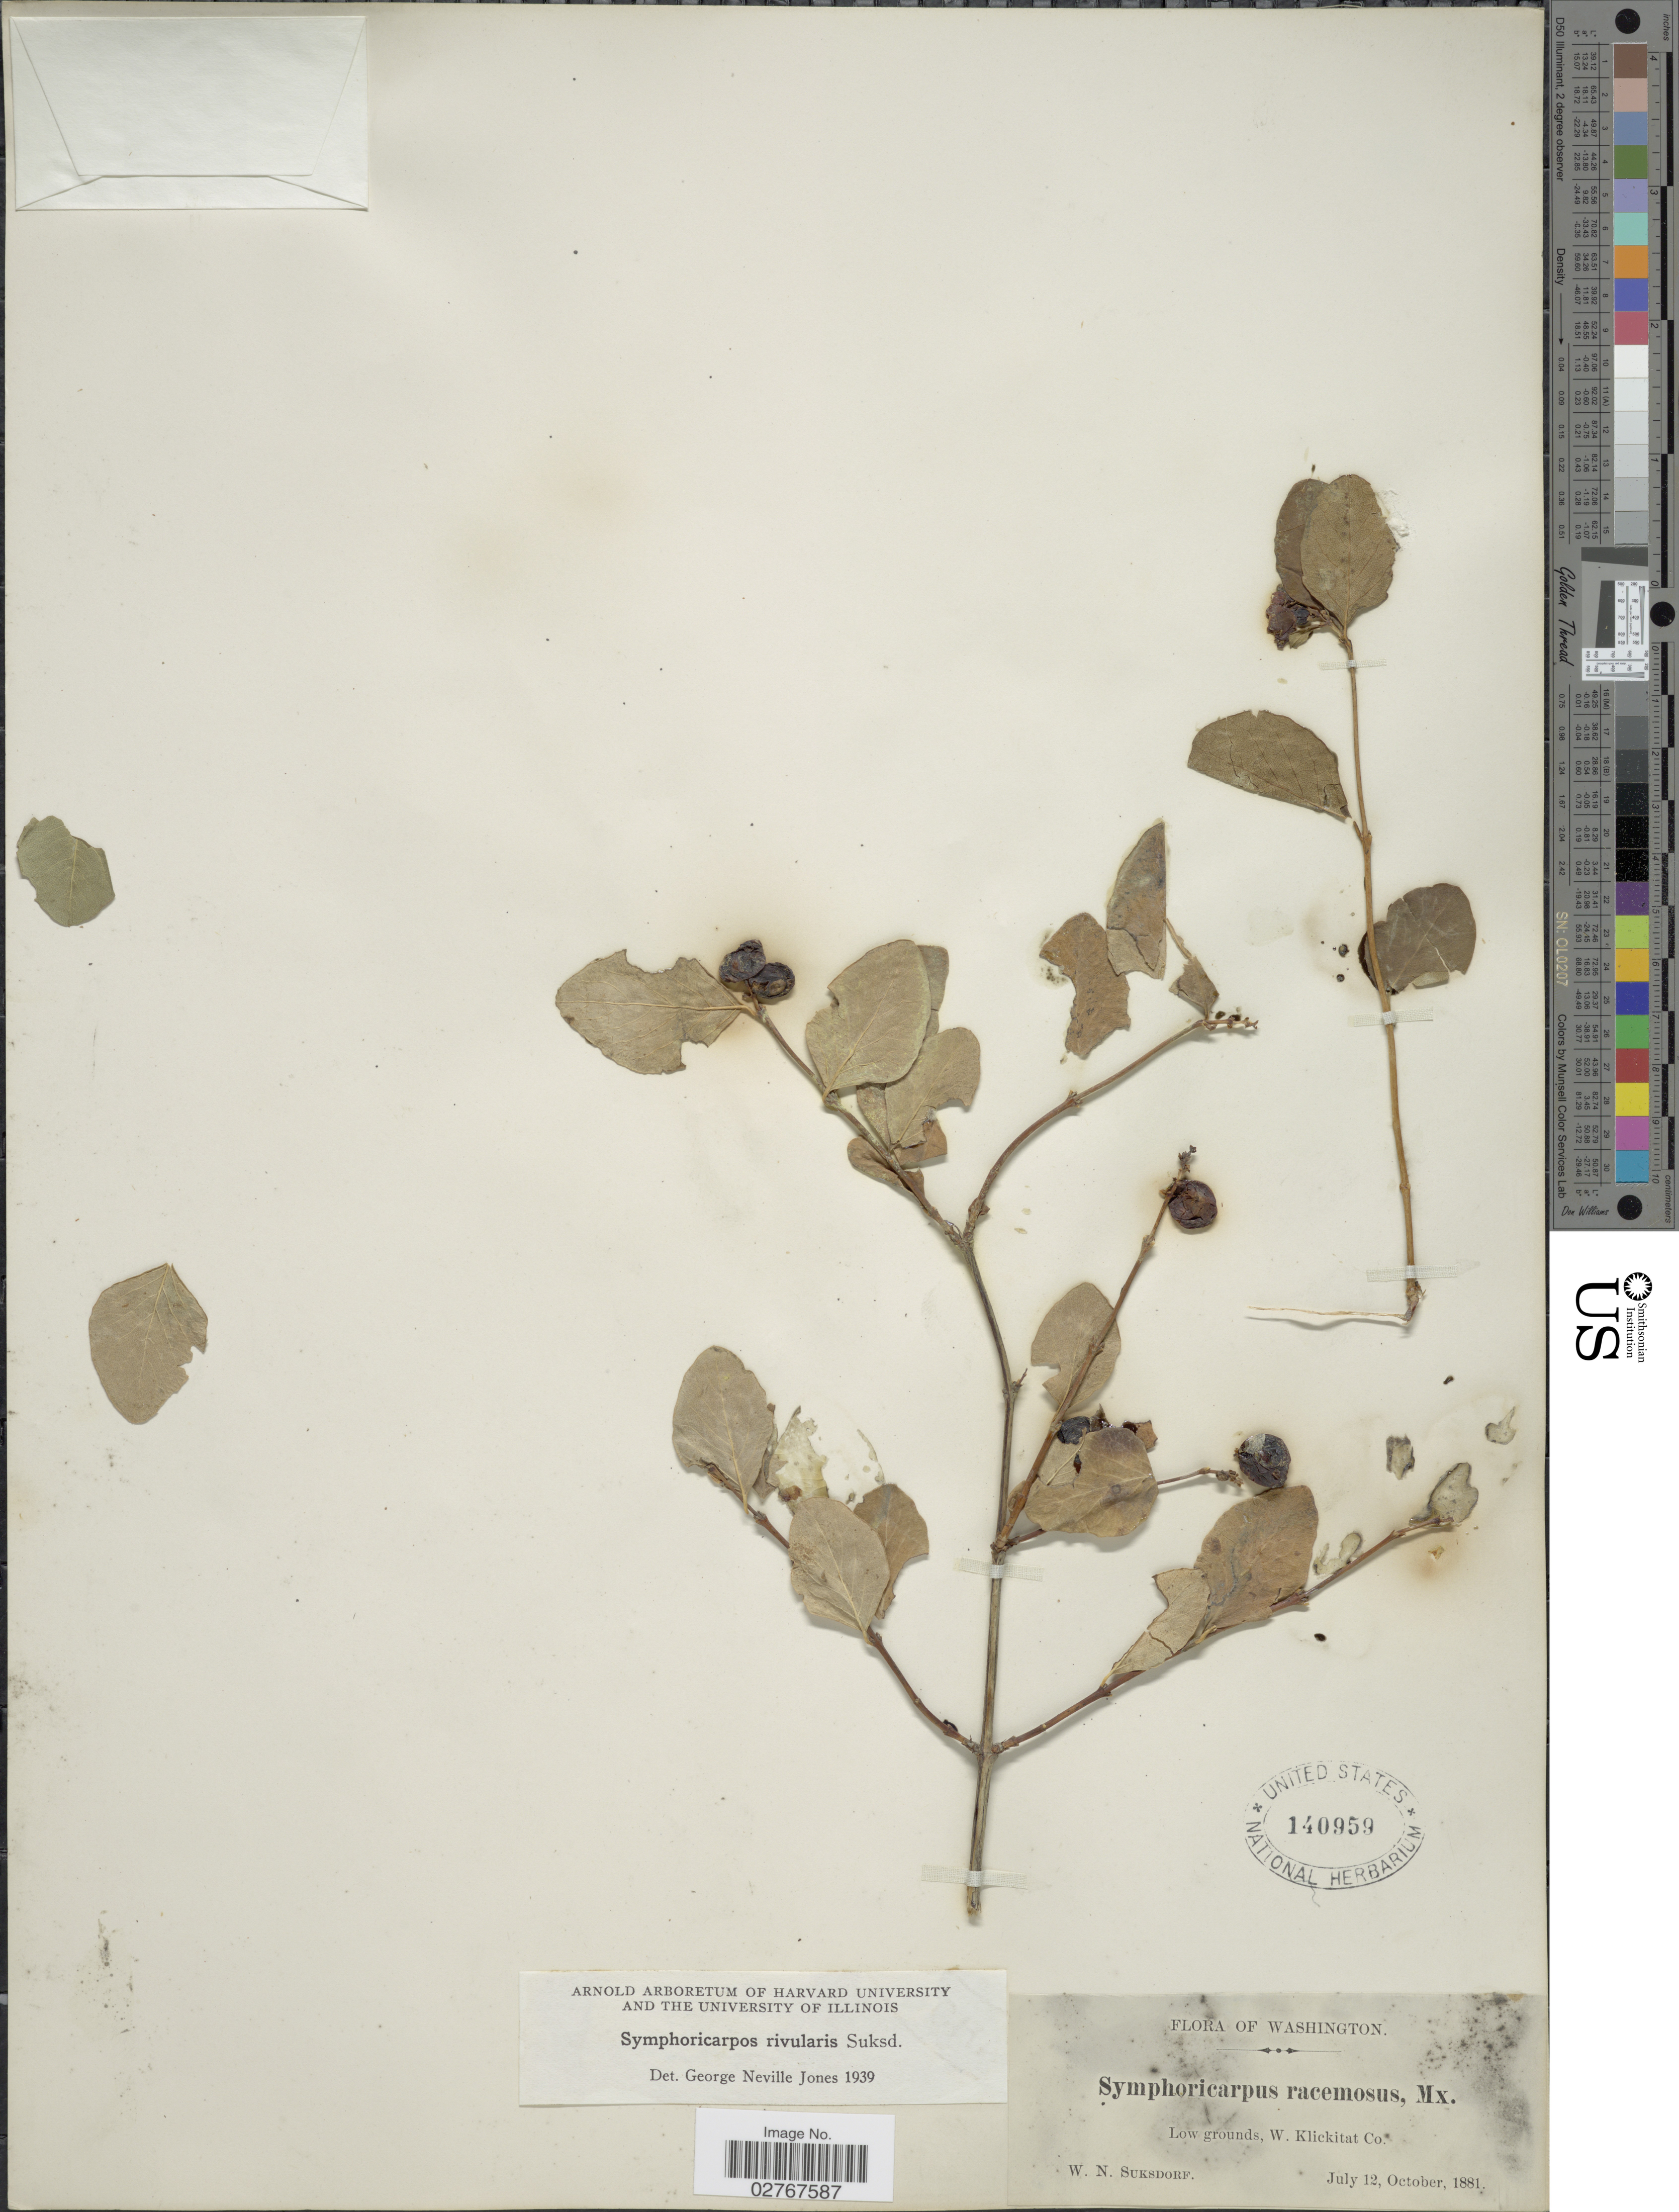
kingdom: Plantae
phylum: Tracheophyta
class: Magnoliopsida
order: Dipsacales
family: Caprifoliaceae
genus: Symphoricarpos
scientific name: Symphoricarpos rivularis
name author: Suksd.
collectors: W. N. Suksdorf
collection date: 1881-07-12/1881-10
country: United States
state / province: Washington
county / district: Klickitat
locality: Low grounds, W. Klickitat Co.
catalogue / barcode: US 140959